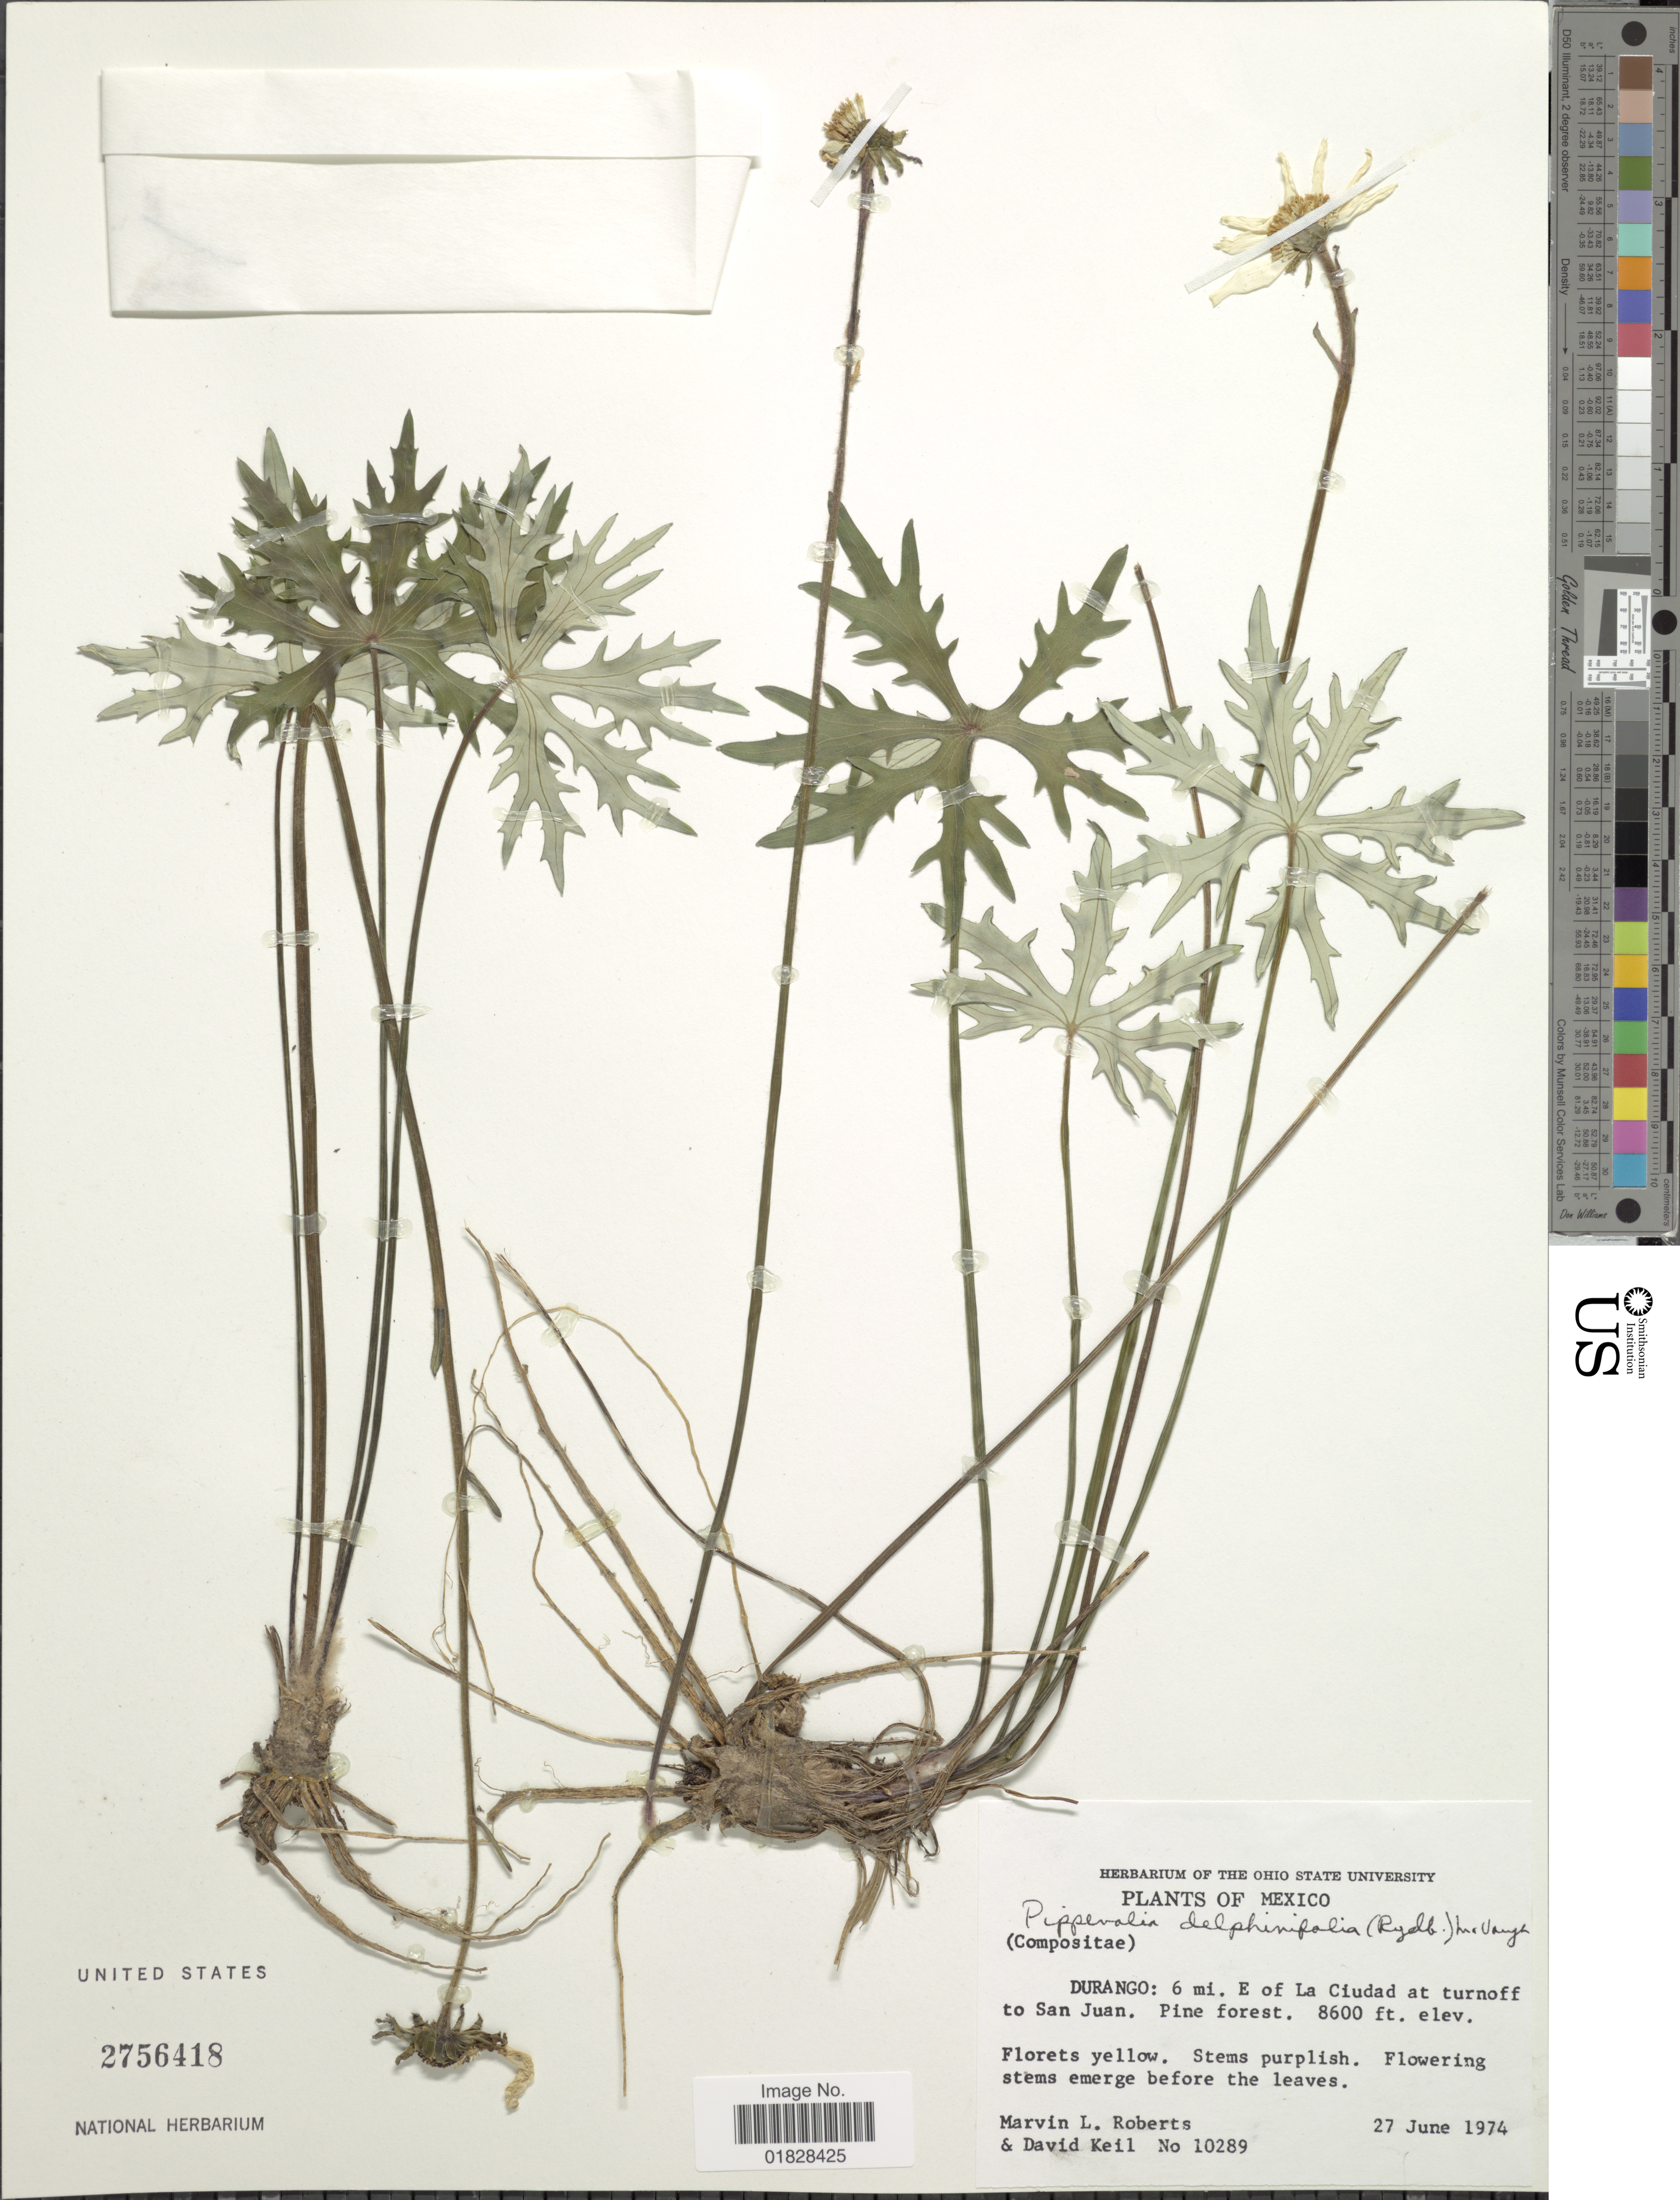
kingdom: Plantae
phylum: Tracheophyta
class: Magnoliopsida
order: Asterales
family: Asteraceae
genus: Pippenalia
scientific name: Pippenalia delphinifolia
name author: (Rydb.) McVaugh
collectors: M. Roberts & D. J. Keil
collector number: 10289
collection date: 1974-06-27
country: Mexico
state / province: Durango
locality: Durango: 6 mi. E of La Ciudad at turnoff to San Juan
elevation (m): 2621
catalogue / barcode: US 2756418